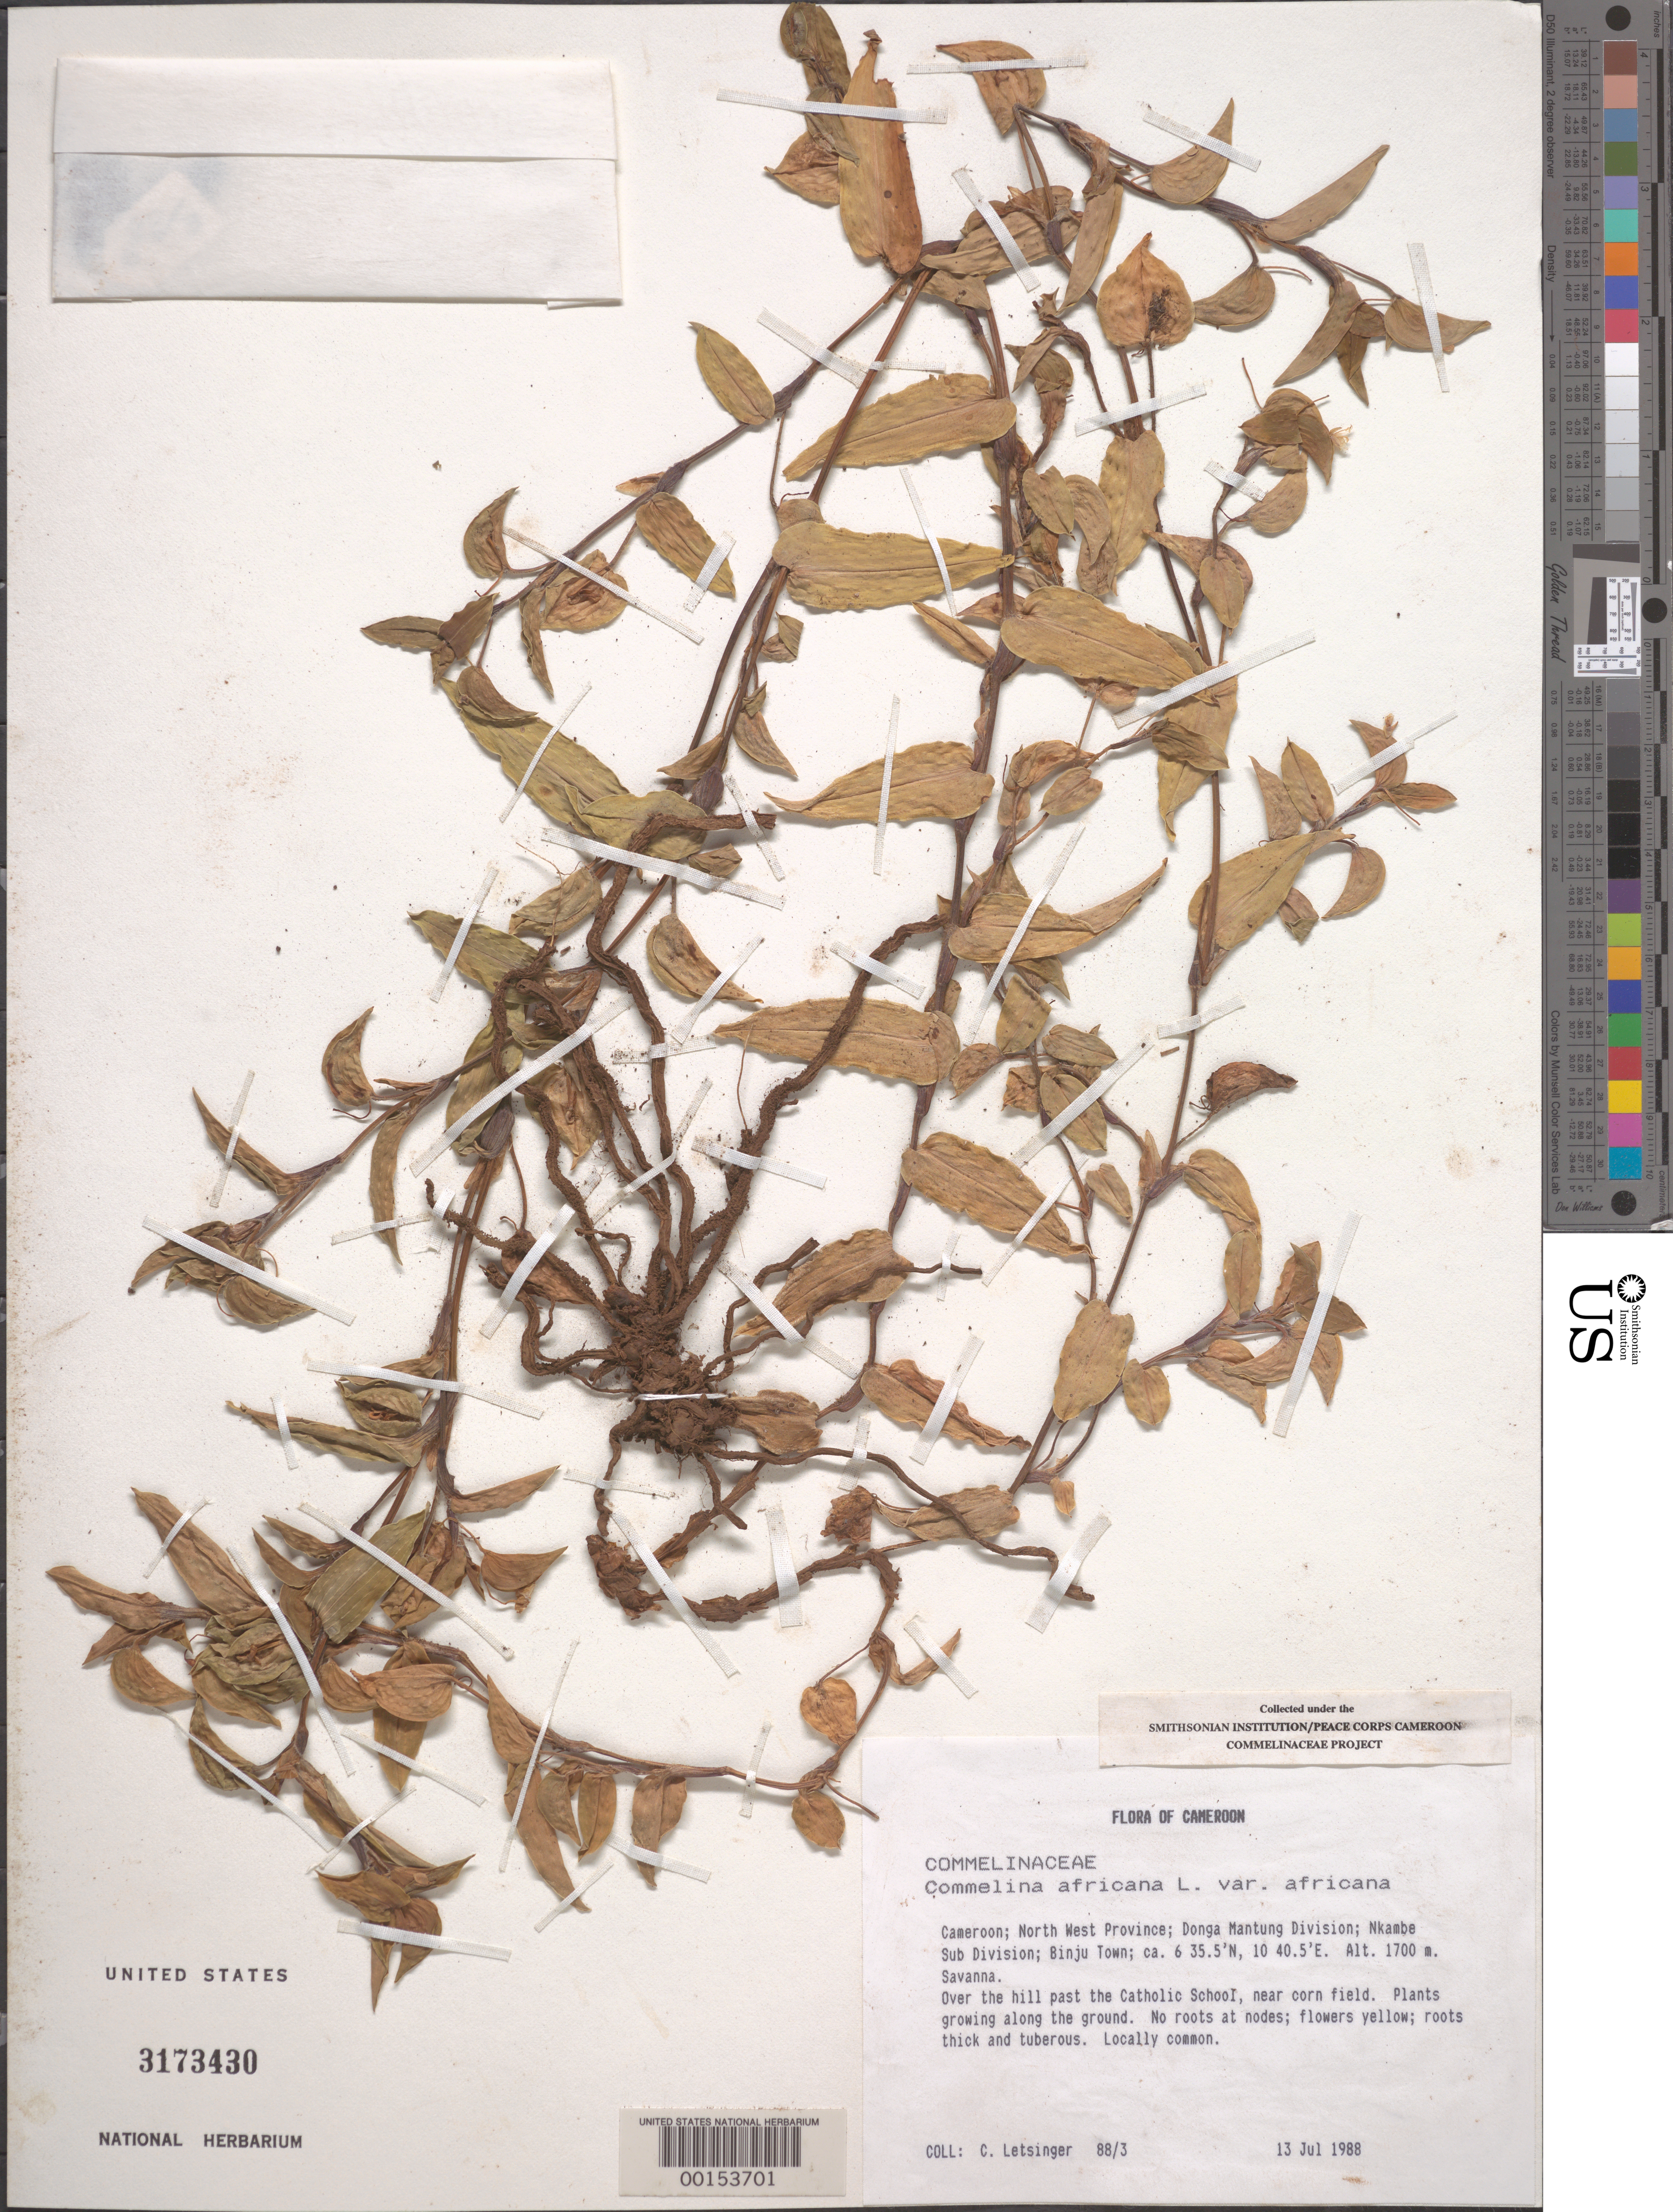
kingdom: Plantae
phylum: Tracheophyta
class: Liliopsida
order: Commelinales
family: Commelinaceae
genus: Commelina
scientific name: Commelina africana var. africana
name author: L.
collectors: C. Letsinger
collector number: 88/3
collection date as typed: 13 Jul 1988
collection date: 1988-07-13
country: Cameroon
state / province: Nord-ouest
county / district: Donga-mantung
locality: Nkambe subdivision, binju town, over hill past catholic school, near corn field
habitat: Savanna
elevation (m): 1700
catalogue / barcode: US 3173430